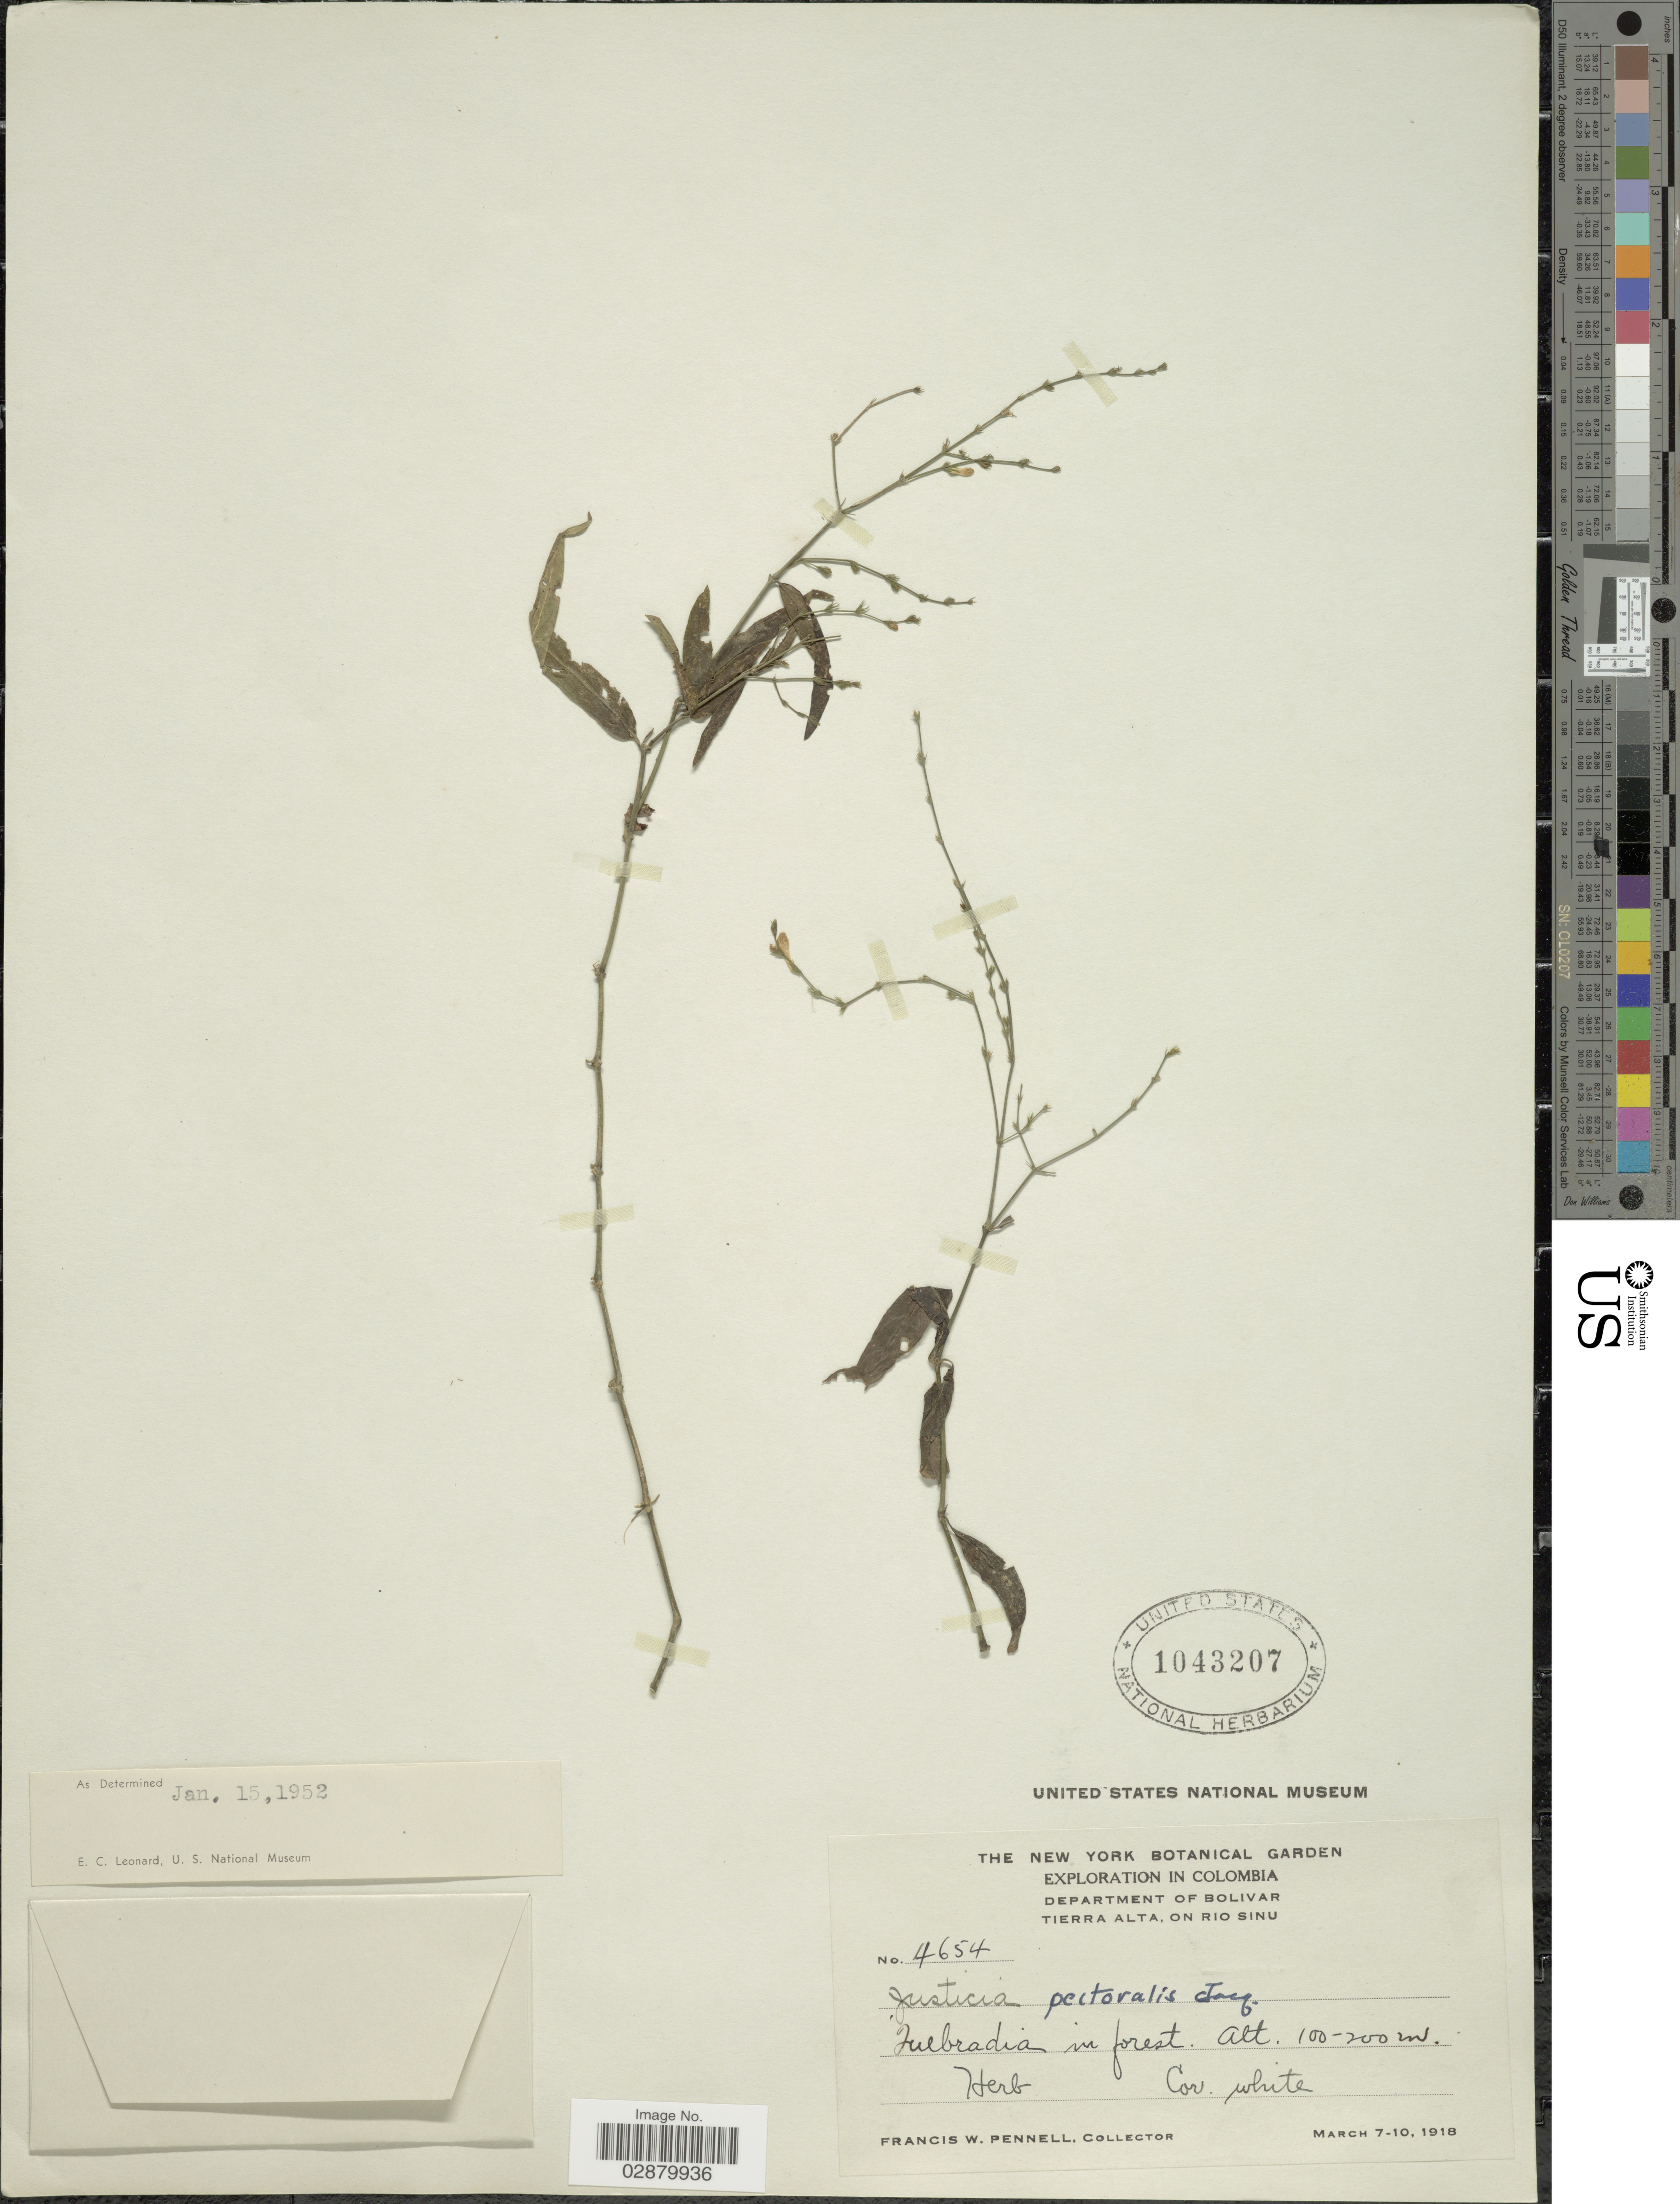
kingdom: Plantae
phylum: Tracheophyta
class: Magnoliopsida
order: Lamiales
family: Acanthaceae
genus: Justicia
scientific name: Justicia pectoralis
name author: Jacq.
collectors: F. W. Pennell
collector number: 4645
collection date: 1918-03-07/1918-03-10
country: Colombia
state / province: Bolívar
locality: Department of Bolivar. Tierra Alta, on Rio Sinu. Quebradia in forest.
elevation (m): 100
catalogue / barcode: US 1043207